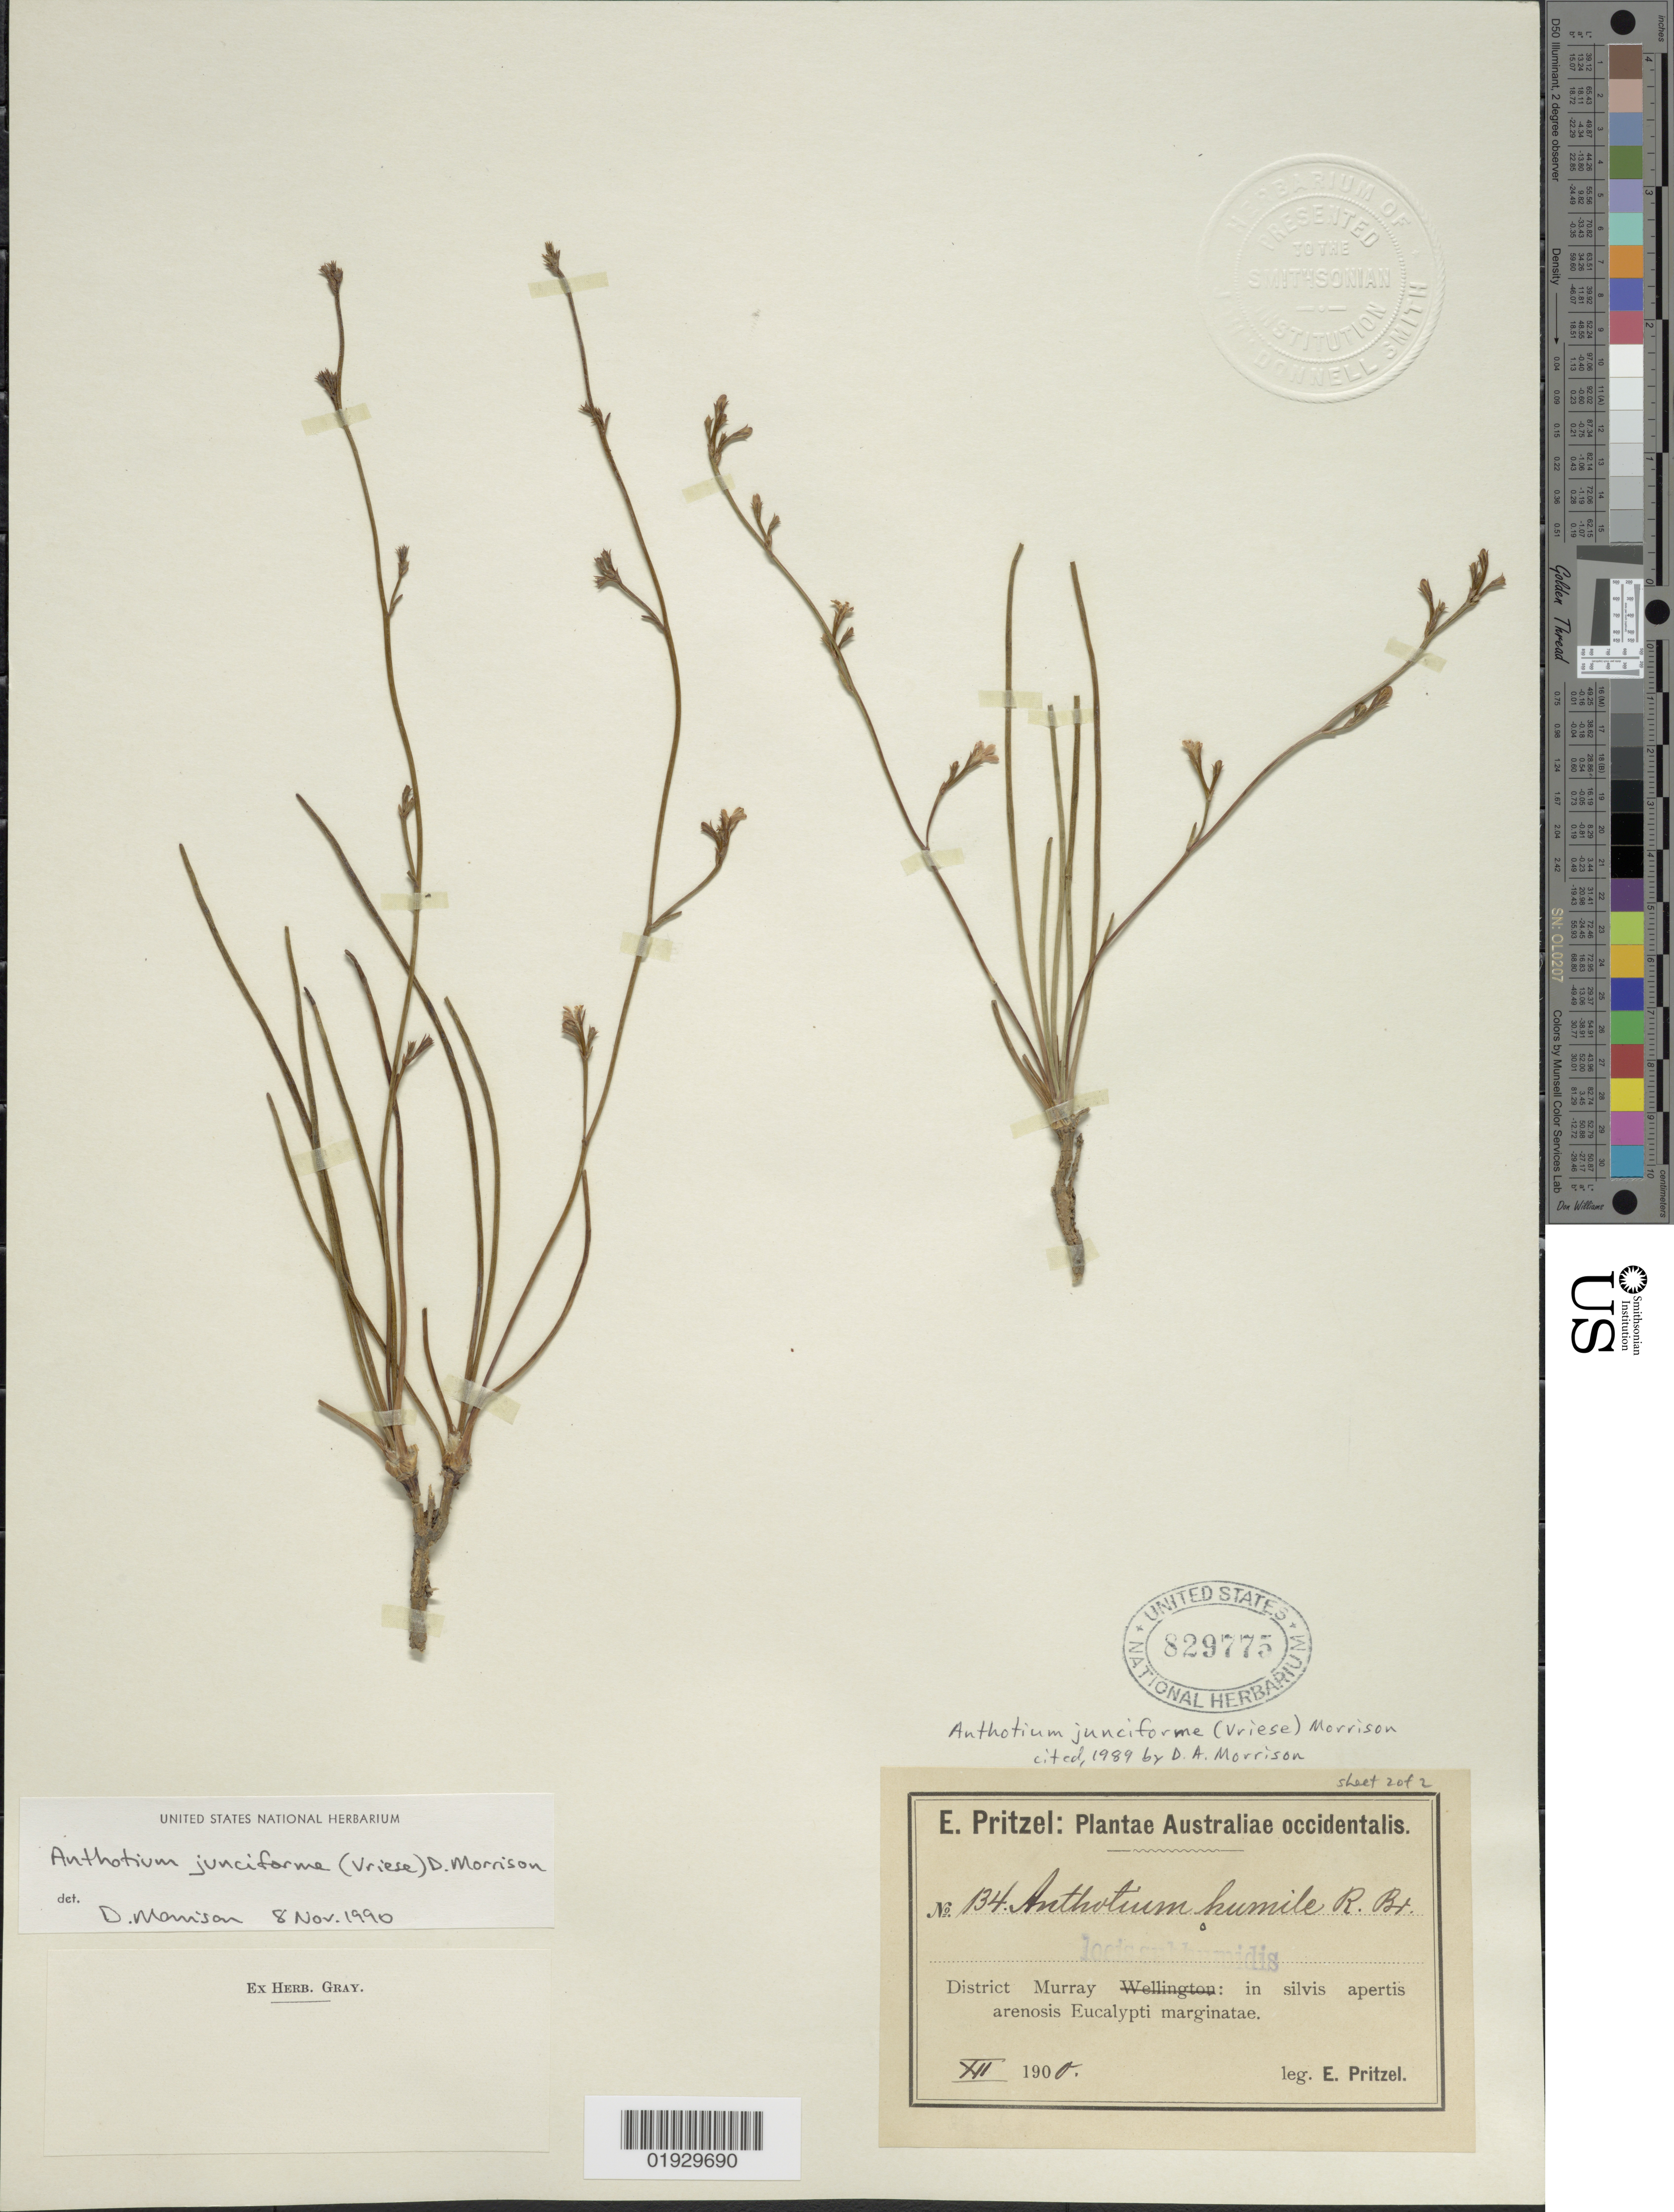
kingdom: Plantae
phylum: Tracheophyta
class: Magnoliopsida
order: Asterales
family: Goodeniaceae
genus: Anthotium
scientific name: Anthotium junciforme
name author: (de Vriese) D. A. Morrison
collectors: E. G. Pritzel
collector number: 134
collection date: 1900-12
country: Australia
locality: Australiae occidentalis. District Murray: in silvis apertis arenosis Eucalypti marginatae.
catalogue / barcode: US 829775